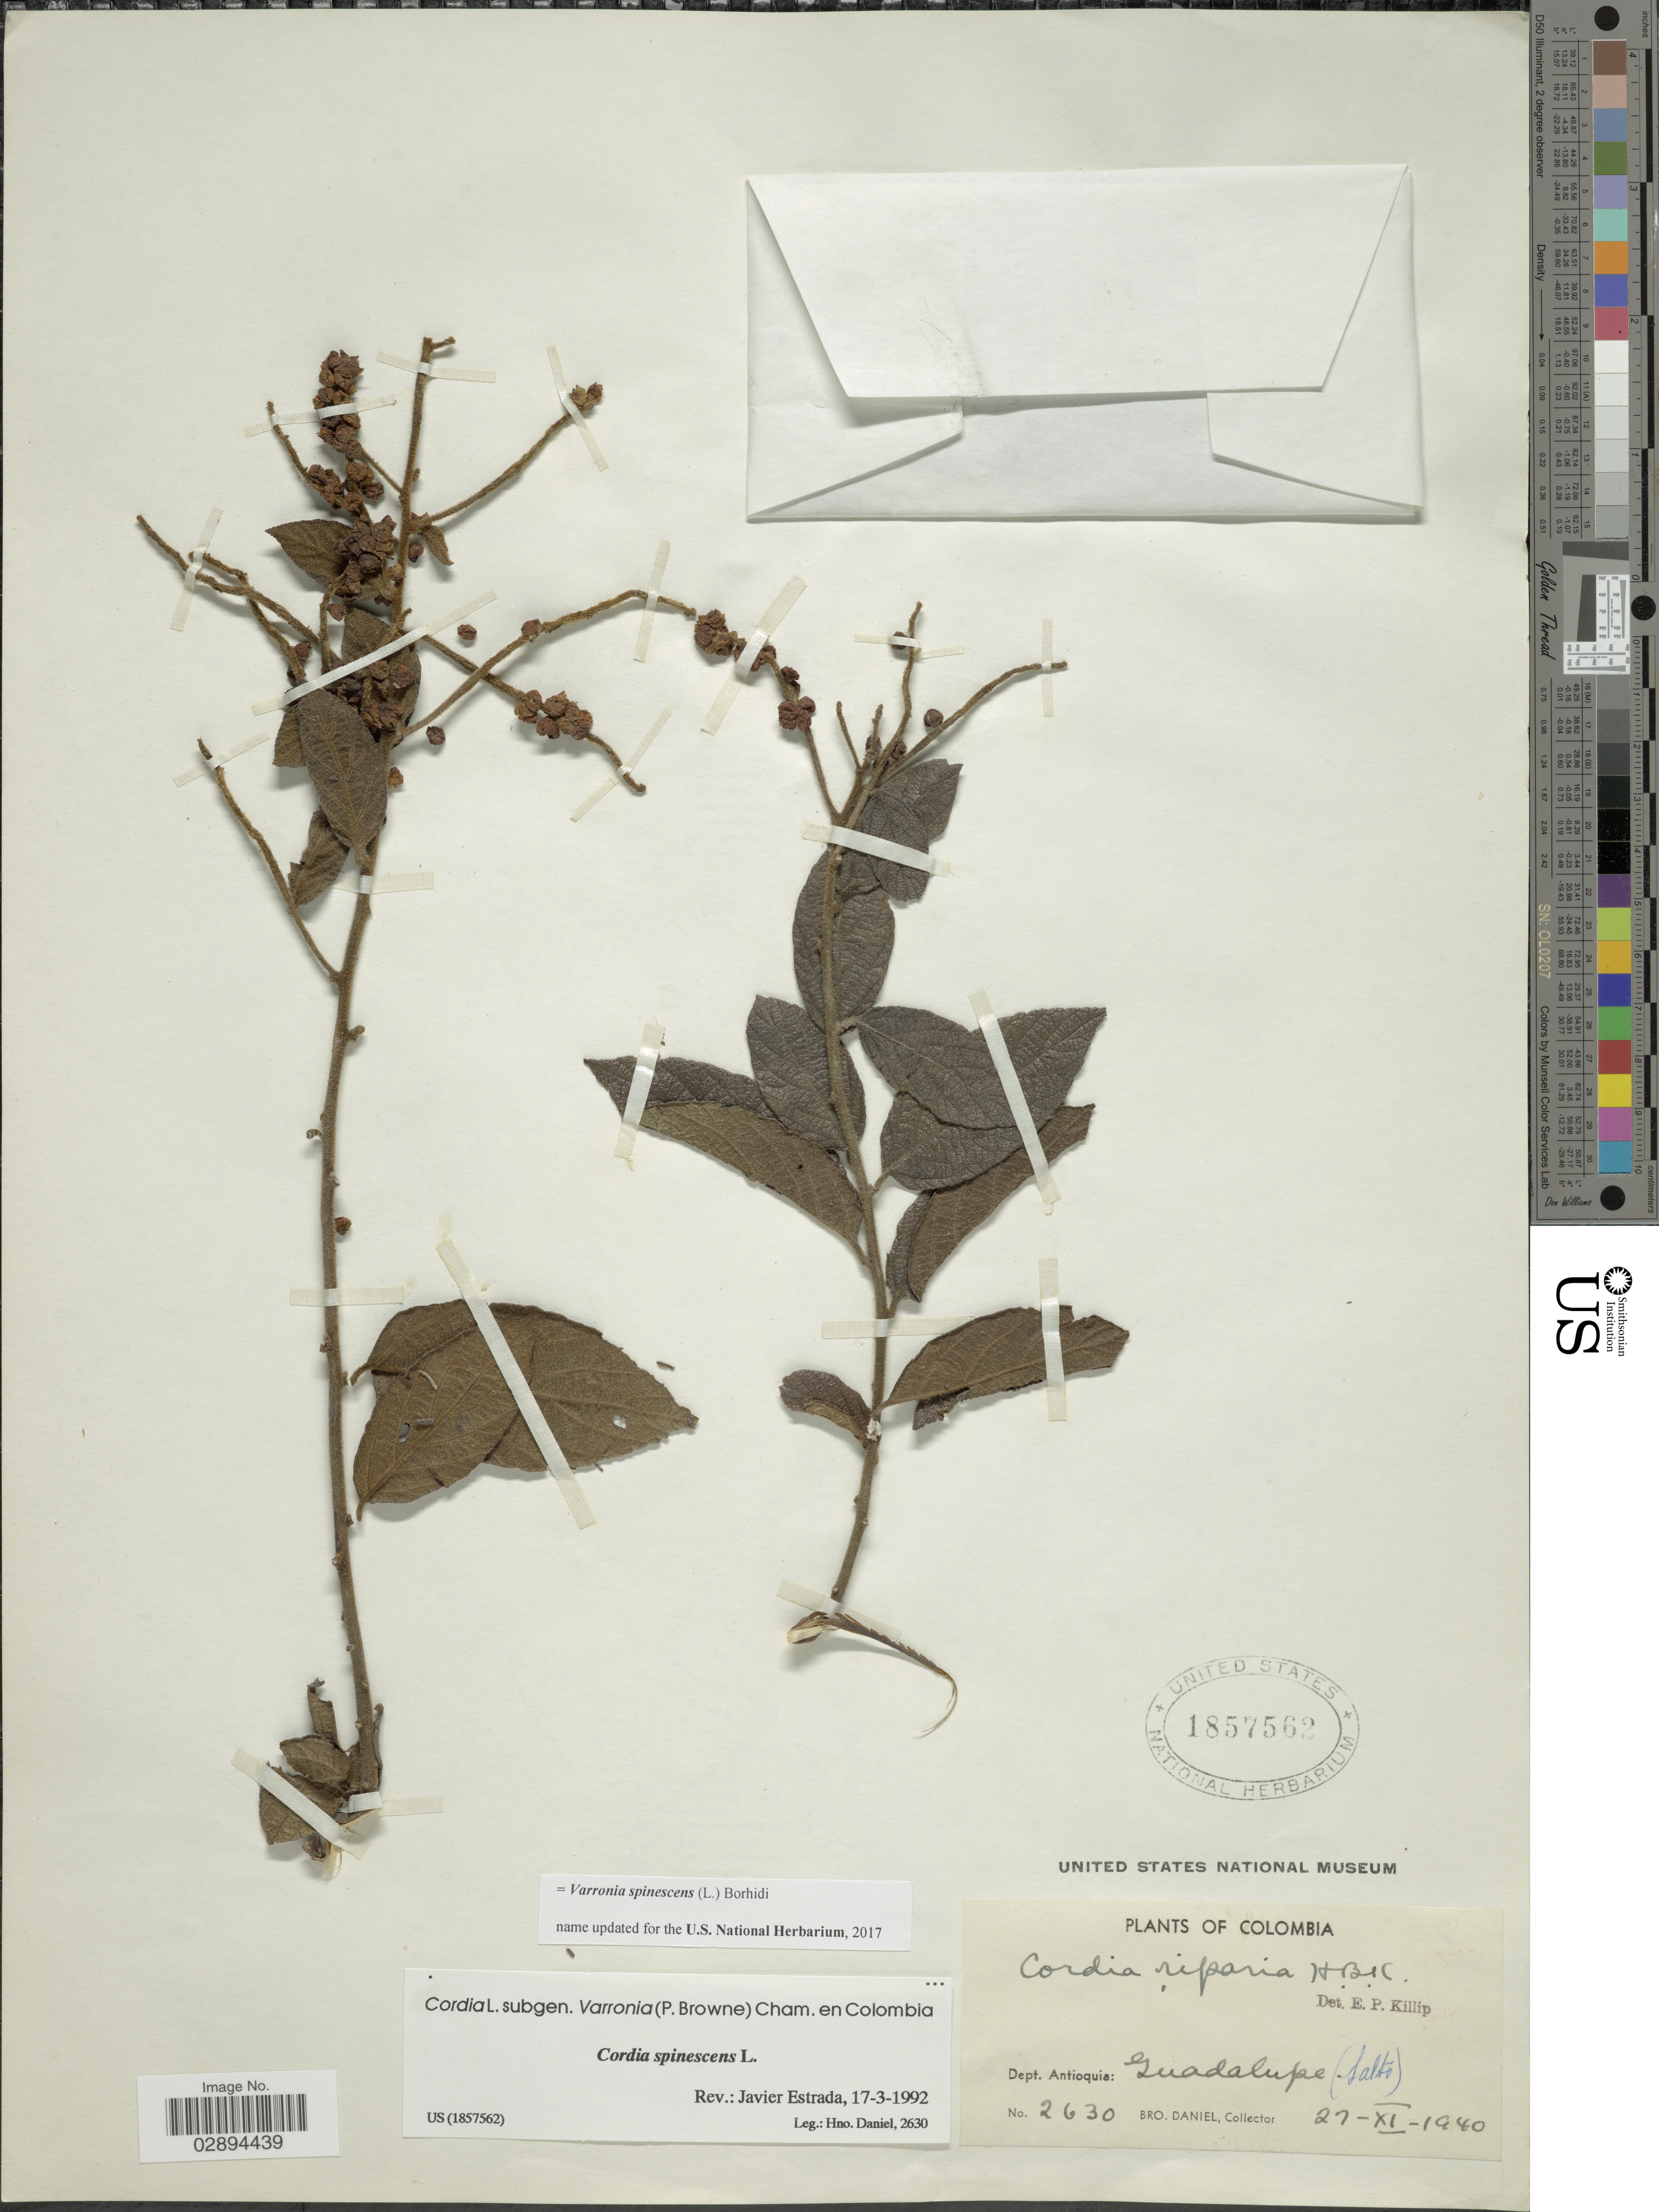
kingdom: Plantae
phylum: Tracheophyta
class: Magnoliopsida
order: Boraginales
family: Cordiaceae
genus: Varronia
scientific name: Varronia spinescens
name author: (L.) Borhidi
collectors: Bro. Daniel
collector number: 2630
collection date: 1940-11-27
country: Colombia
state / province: Antioquia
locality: Dept. Antioquia: Guadalupe (Salto).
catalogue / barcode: US 1857562